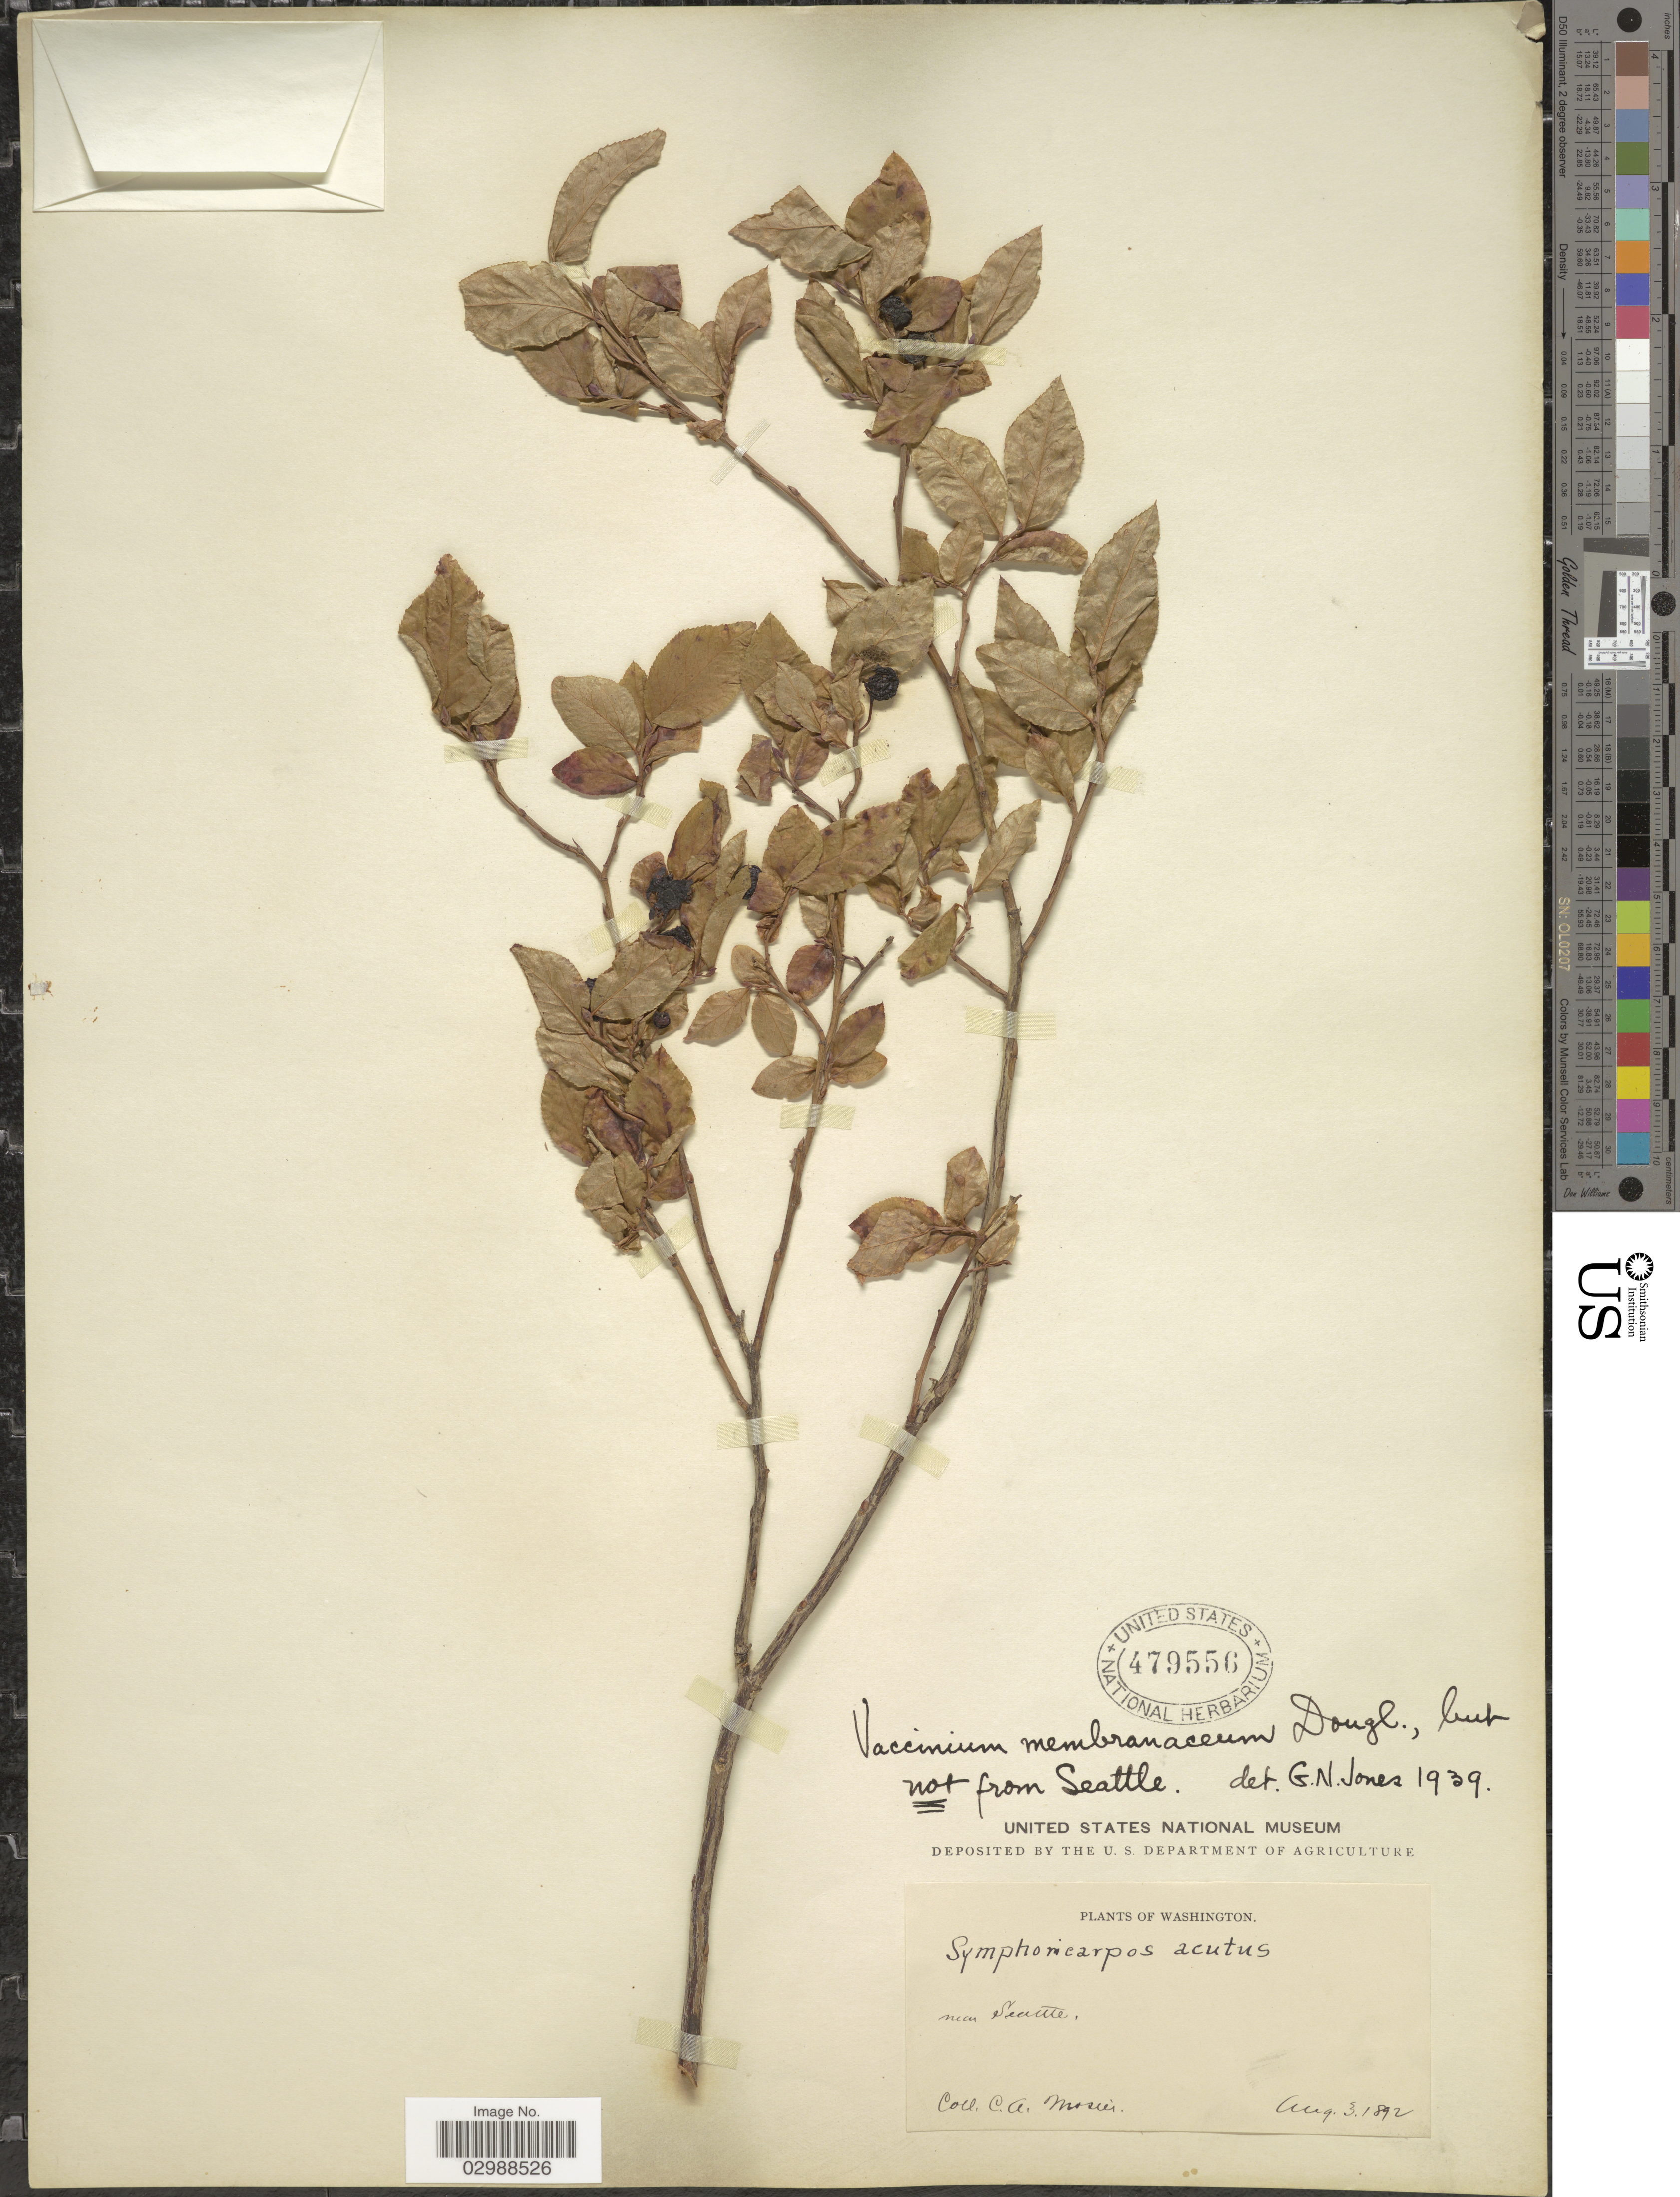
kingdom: Plantae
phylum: Tracheophyta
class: Magnoliopsida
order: Ericales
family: Ericaceae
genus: Vaccinium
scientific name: Vaccinium membranaceum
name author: Douglas ex Torr.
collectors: C. A. Mosier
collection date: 1892-08-03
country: United States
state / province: Washington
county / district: King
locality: Near Seattle.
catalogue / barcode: US 479556